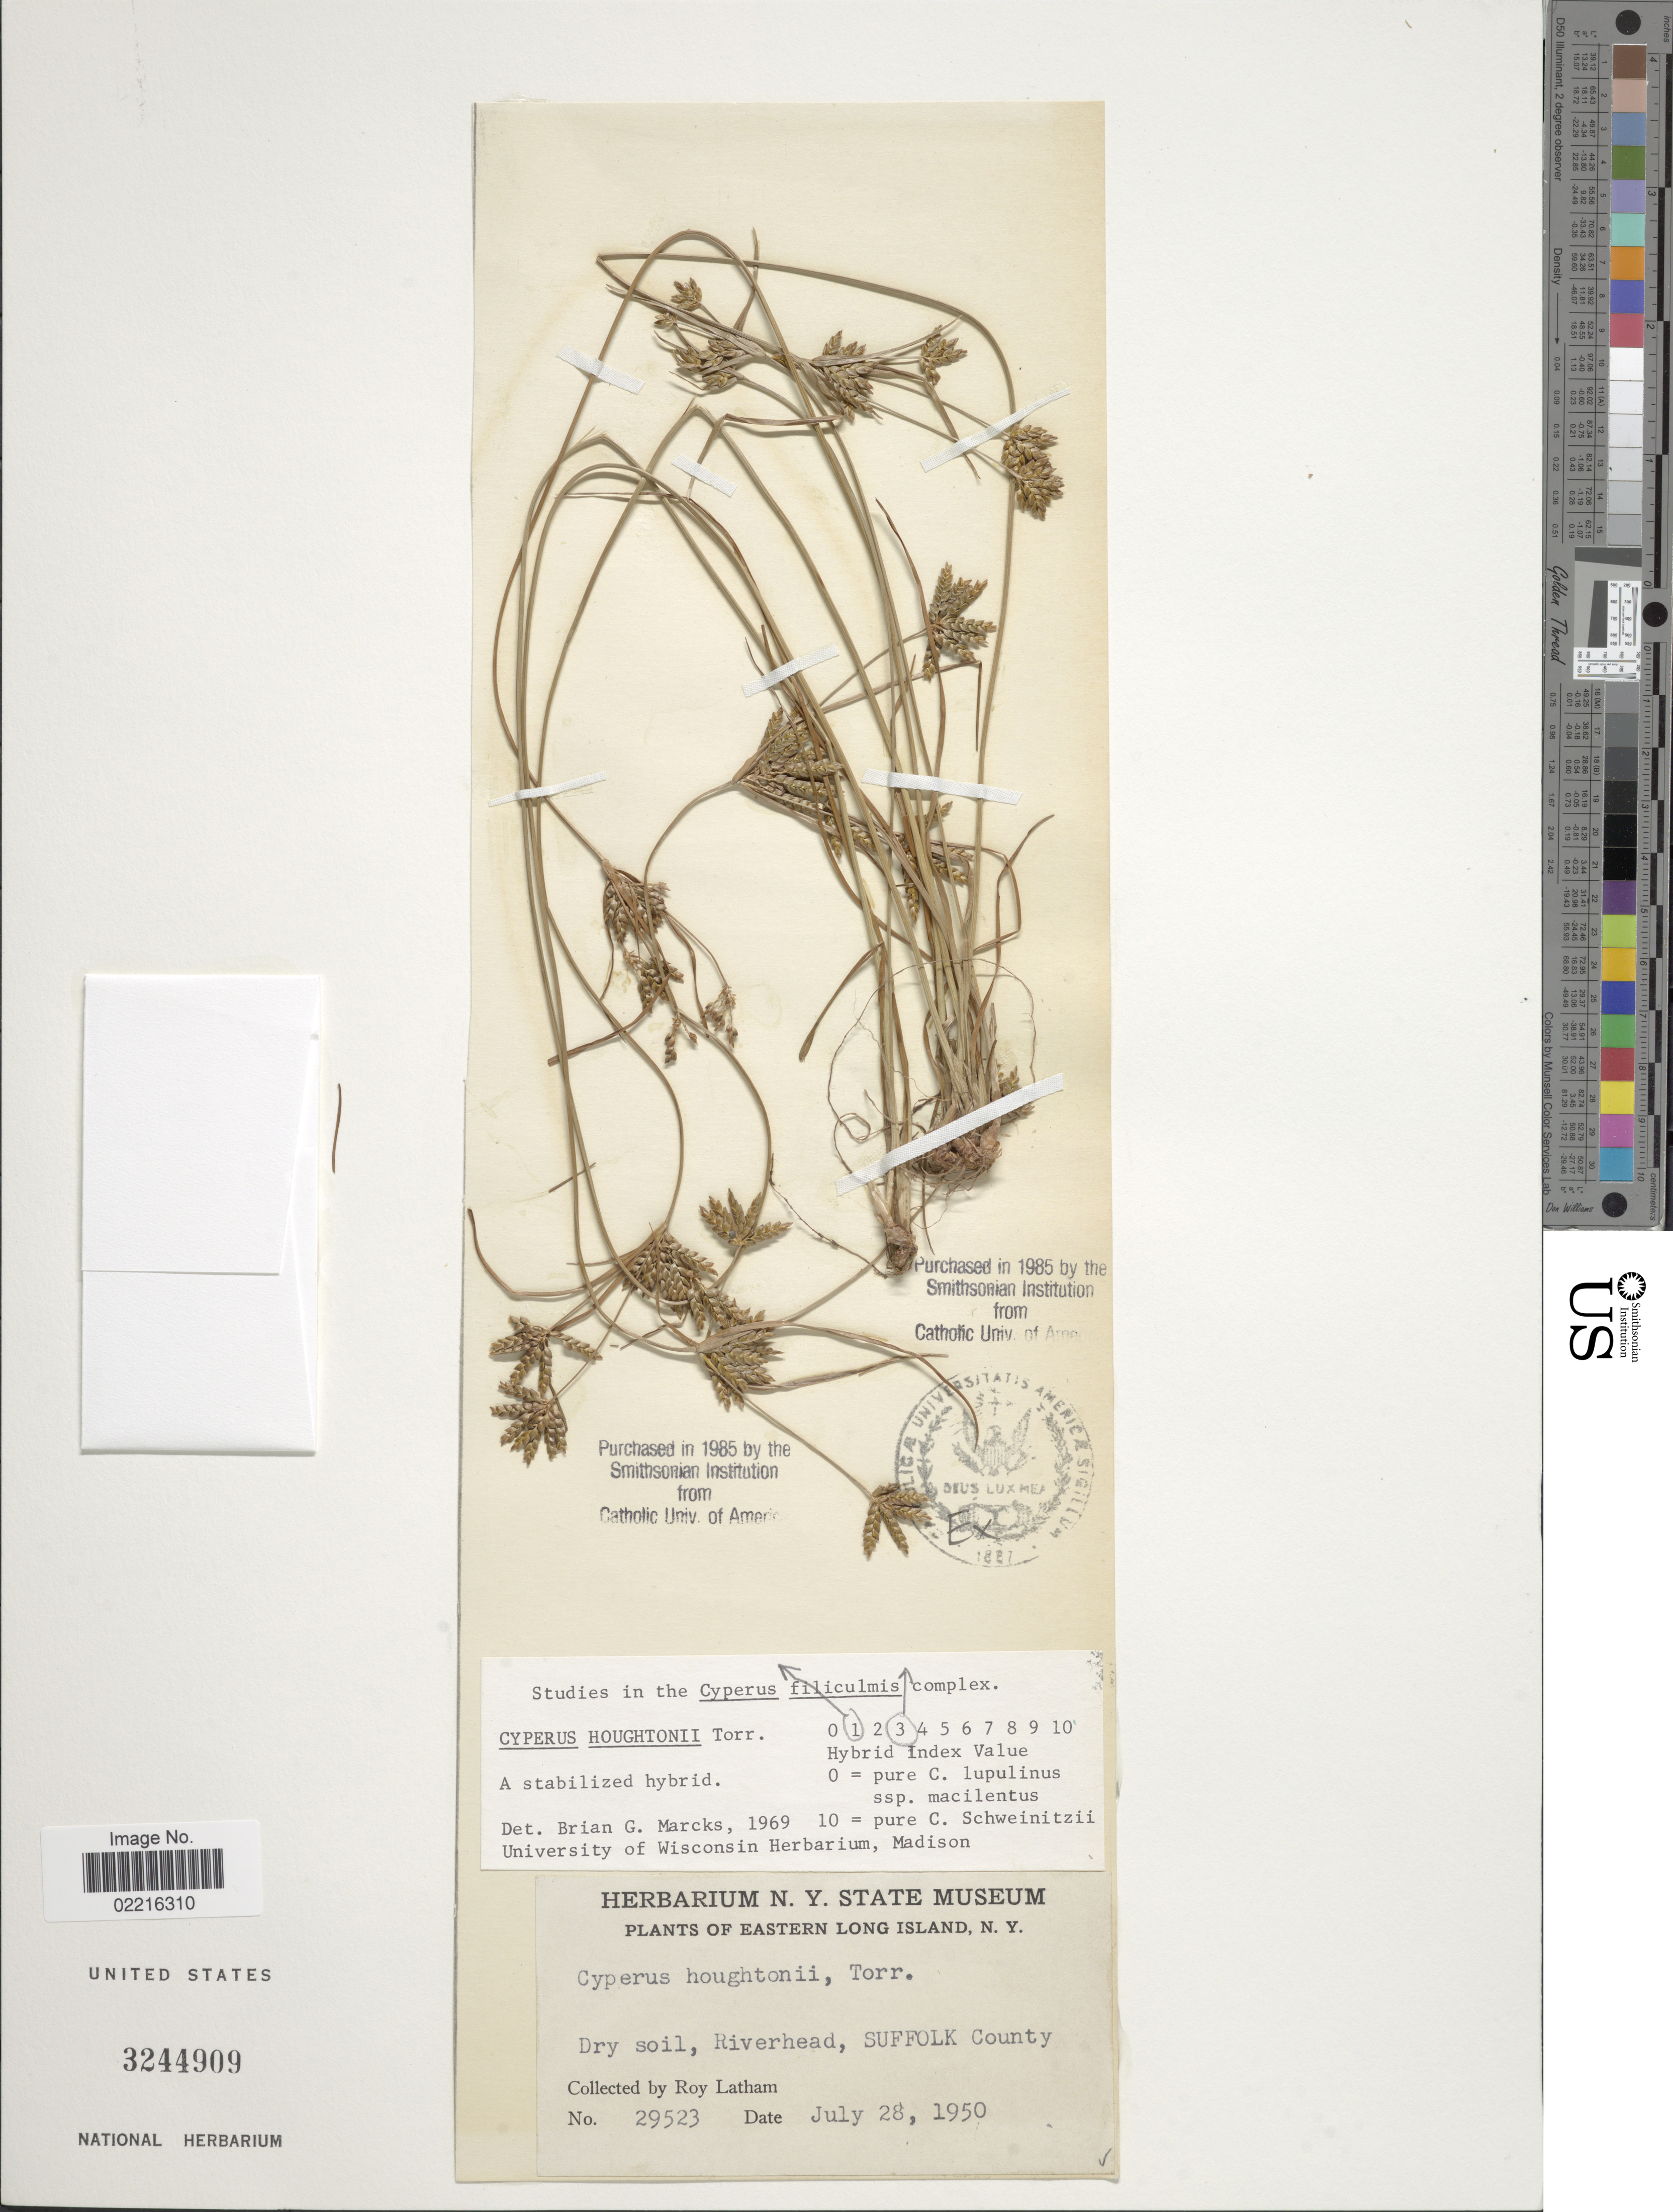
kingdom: Plantae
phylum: Tracheophyta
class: Liliopsida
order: Poales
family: Cyperaceae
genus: Cyperus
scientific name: Cyperus houghtonii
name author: Torr.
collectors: R. Latham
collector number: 29523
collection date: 1950-07-28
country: United States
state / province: New York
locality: Eastern Long Island, N.Y., Riverhead, Suffolk County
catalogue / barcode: US 3244909